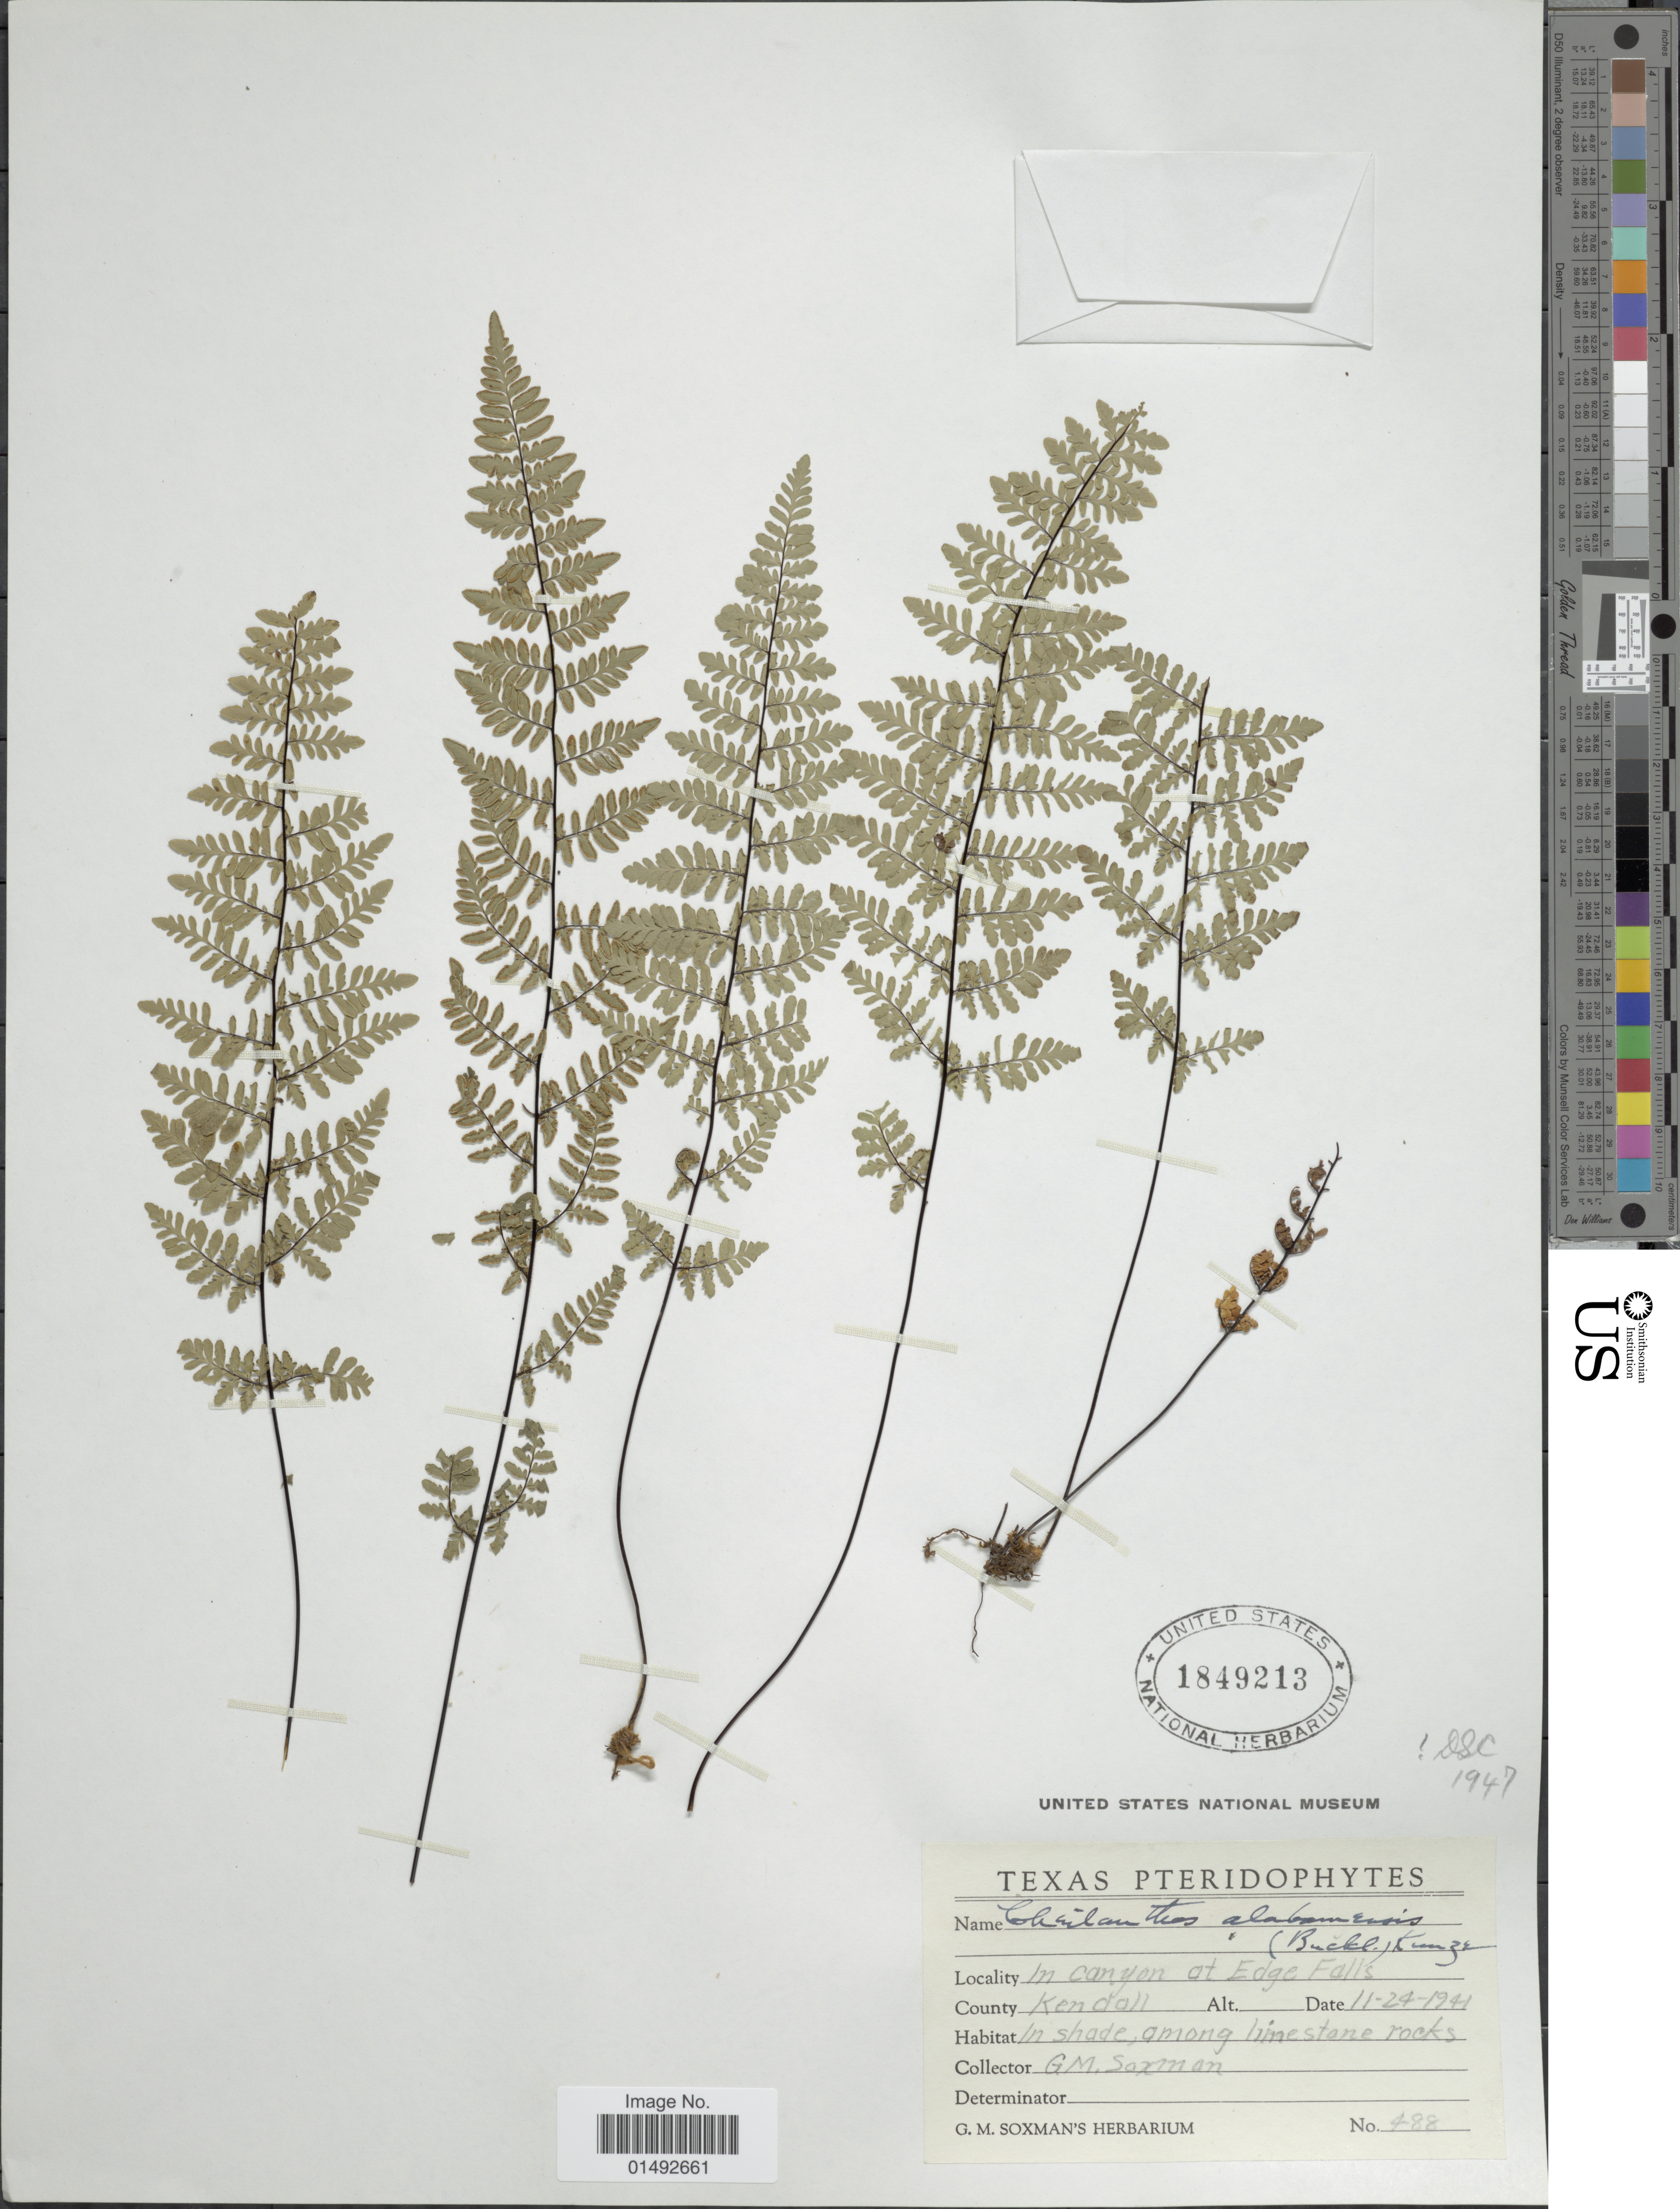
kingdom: Plantae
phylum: Tracheophyta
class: Polypodiopsida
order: Polypodiales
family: Pteridaceae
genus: Myriopteris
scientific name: Myriopteris alabamensis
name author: (Buckley) Grusz & Windham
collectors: G. Soxman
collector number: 488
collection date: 1941-11-24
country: United States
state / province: Texas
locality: In canyon at Edge Falls, County Kendall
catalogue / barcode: US 1849213